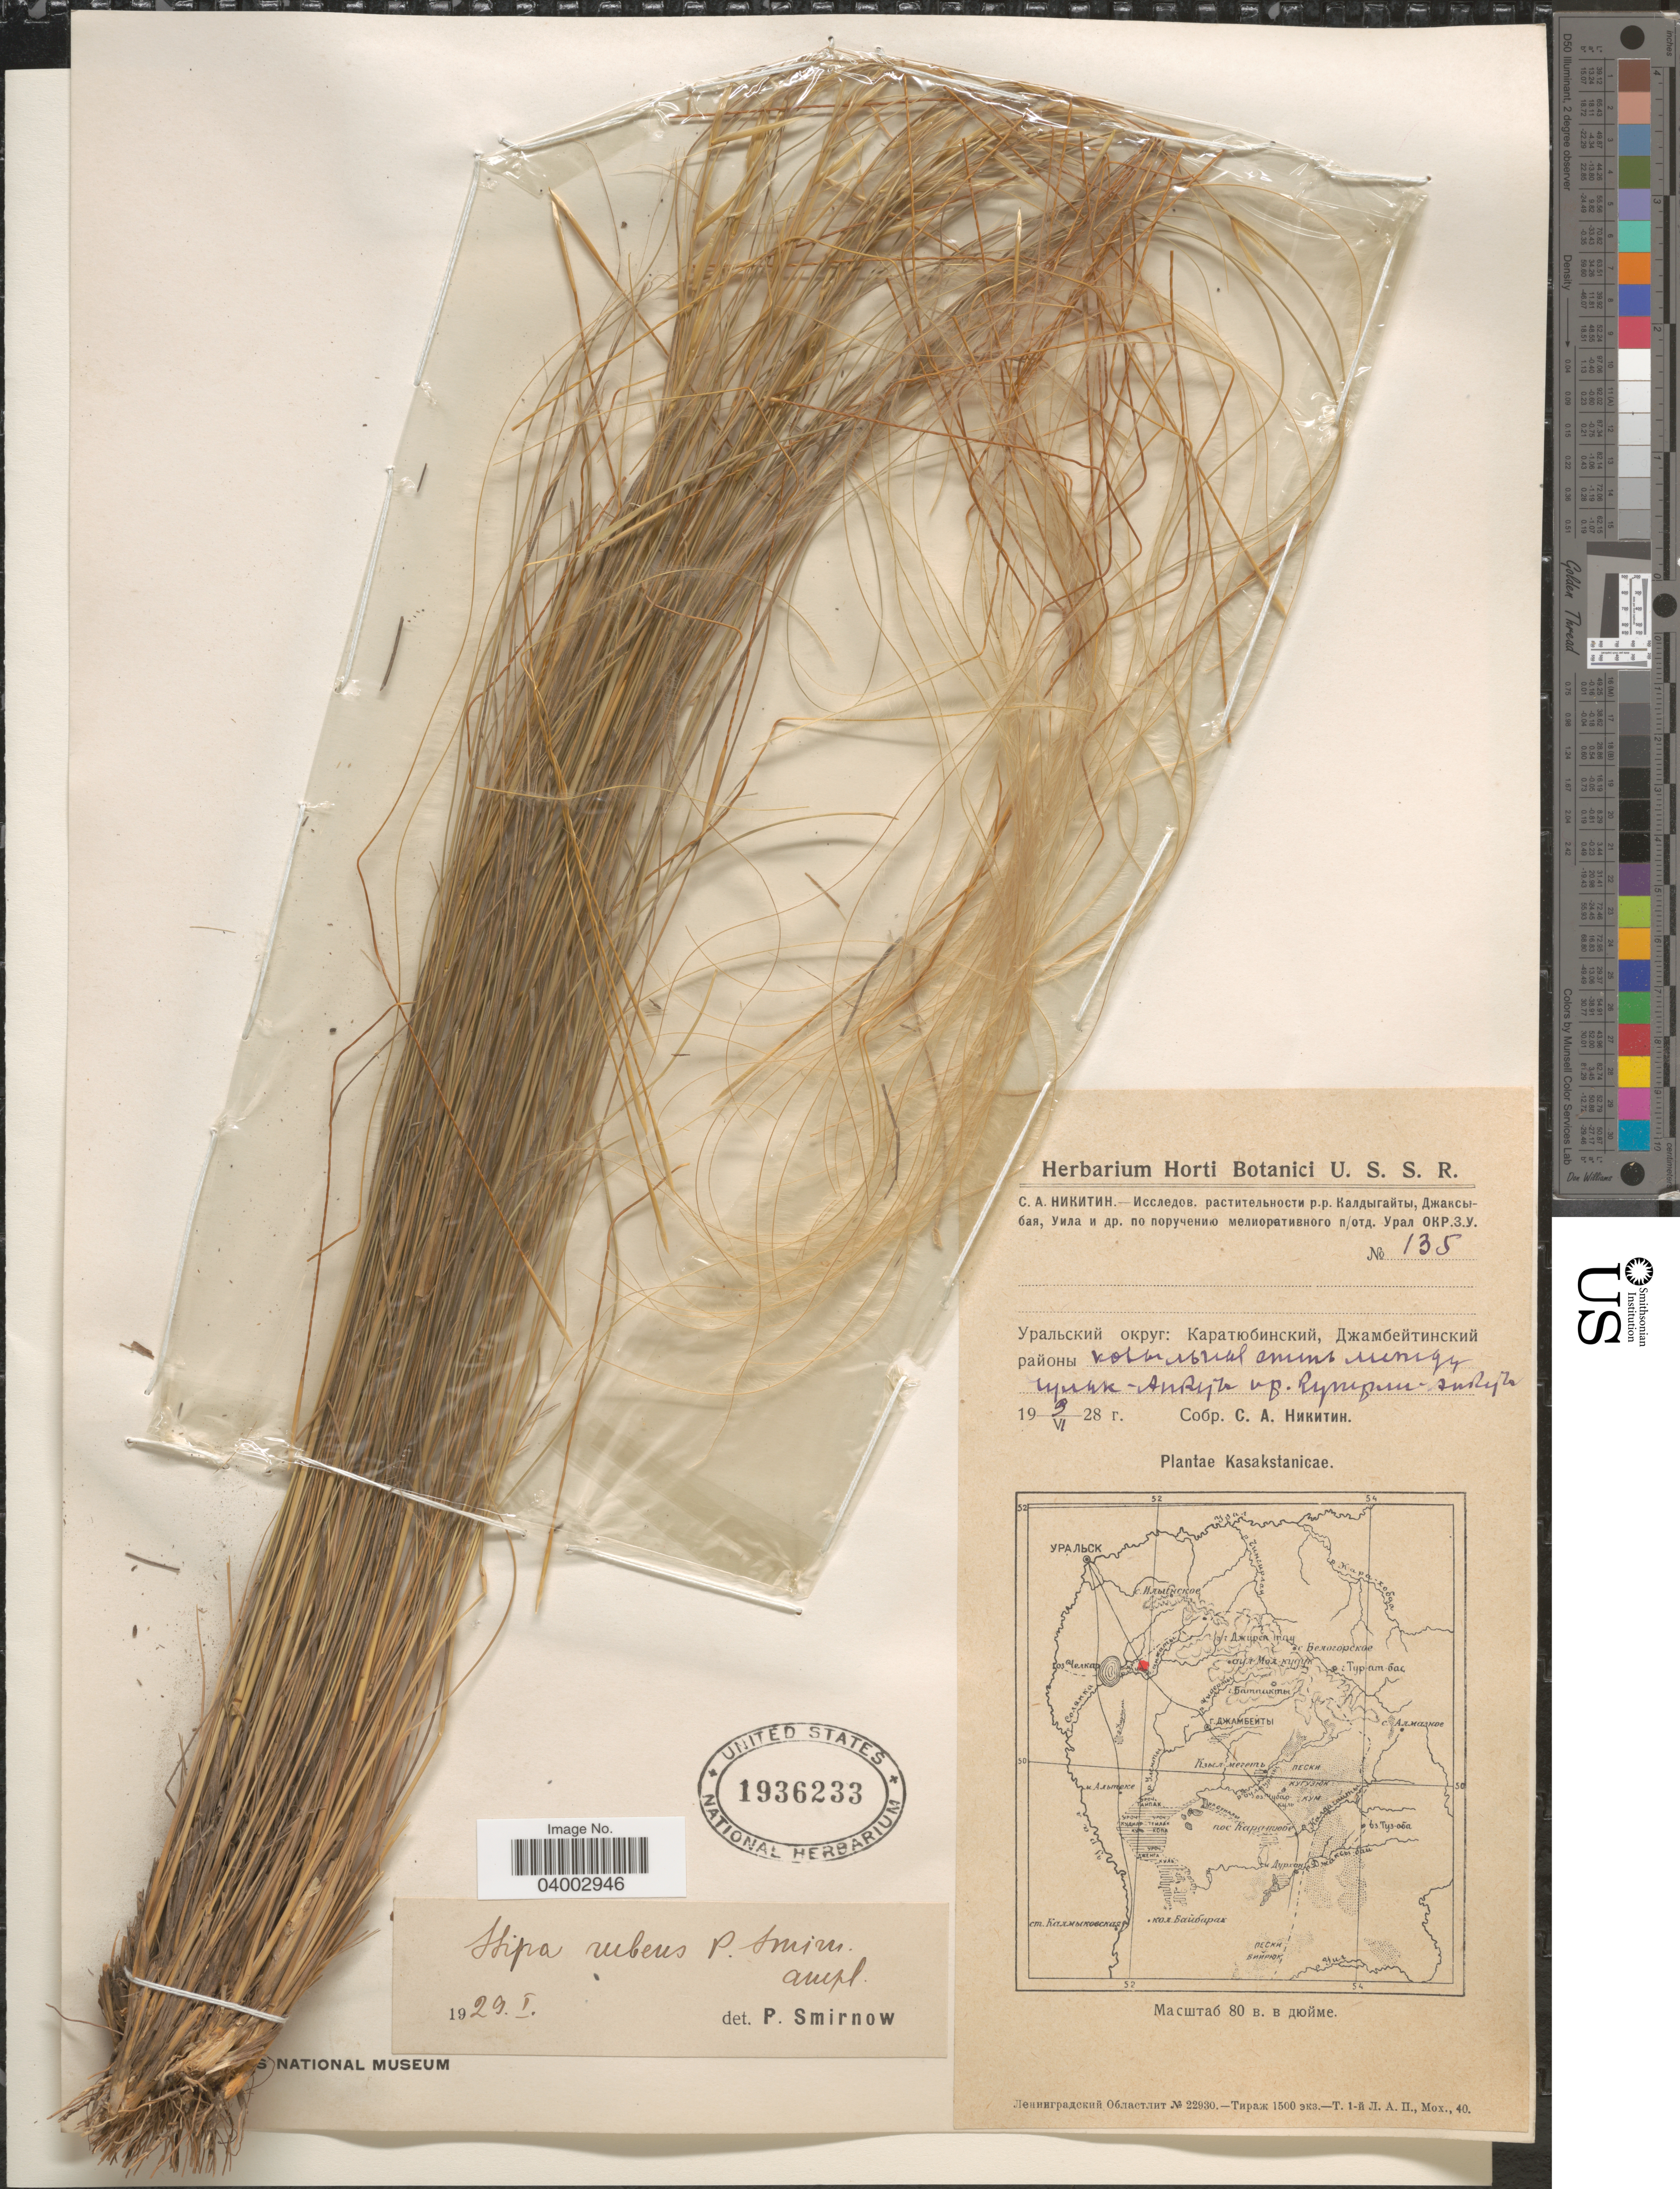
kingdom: Plantae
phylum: Tracheophyta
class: Liliopsida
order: Poales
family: Poaceae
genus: Stipa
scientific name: Stipa rubens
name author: P.A. Smirn.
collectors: S. A. Nikitin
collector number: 135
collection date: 1928-06-09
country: Kazakhstan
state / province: West Kazakhstan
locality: Between Chulyk-Aknut and Kutyrly-Ankut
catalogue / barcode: US 1936233